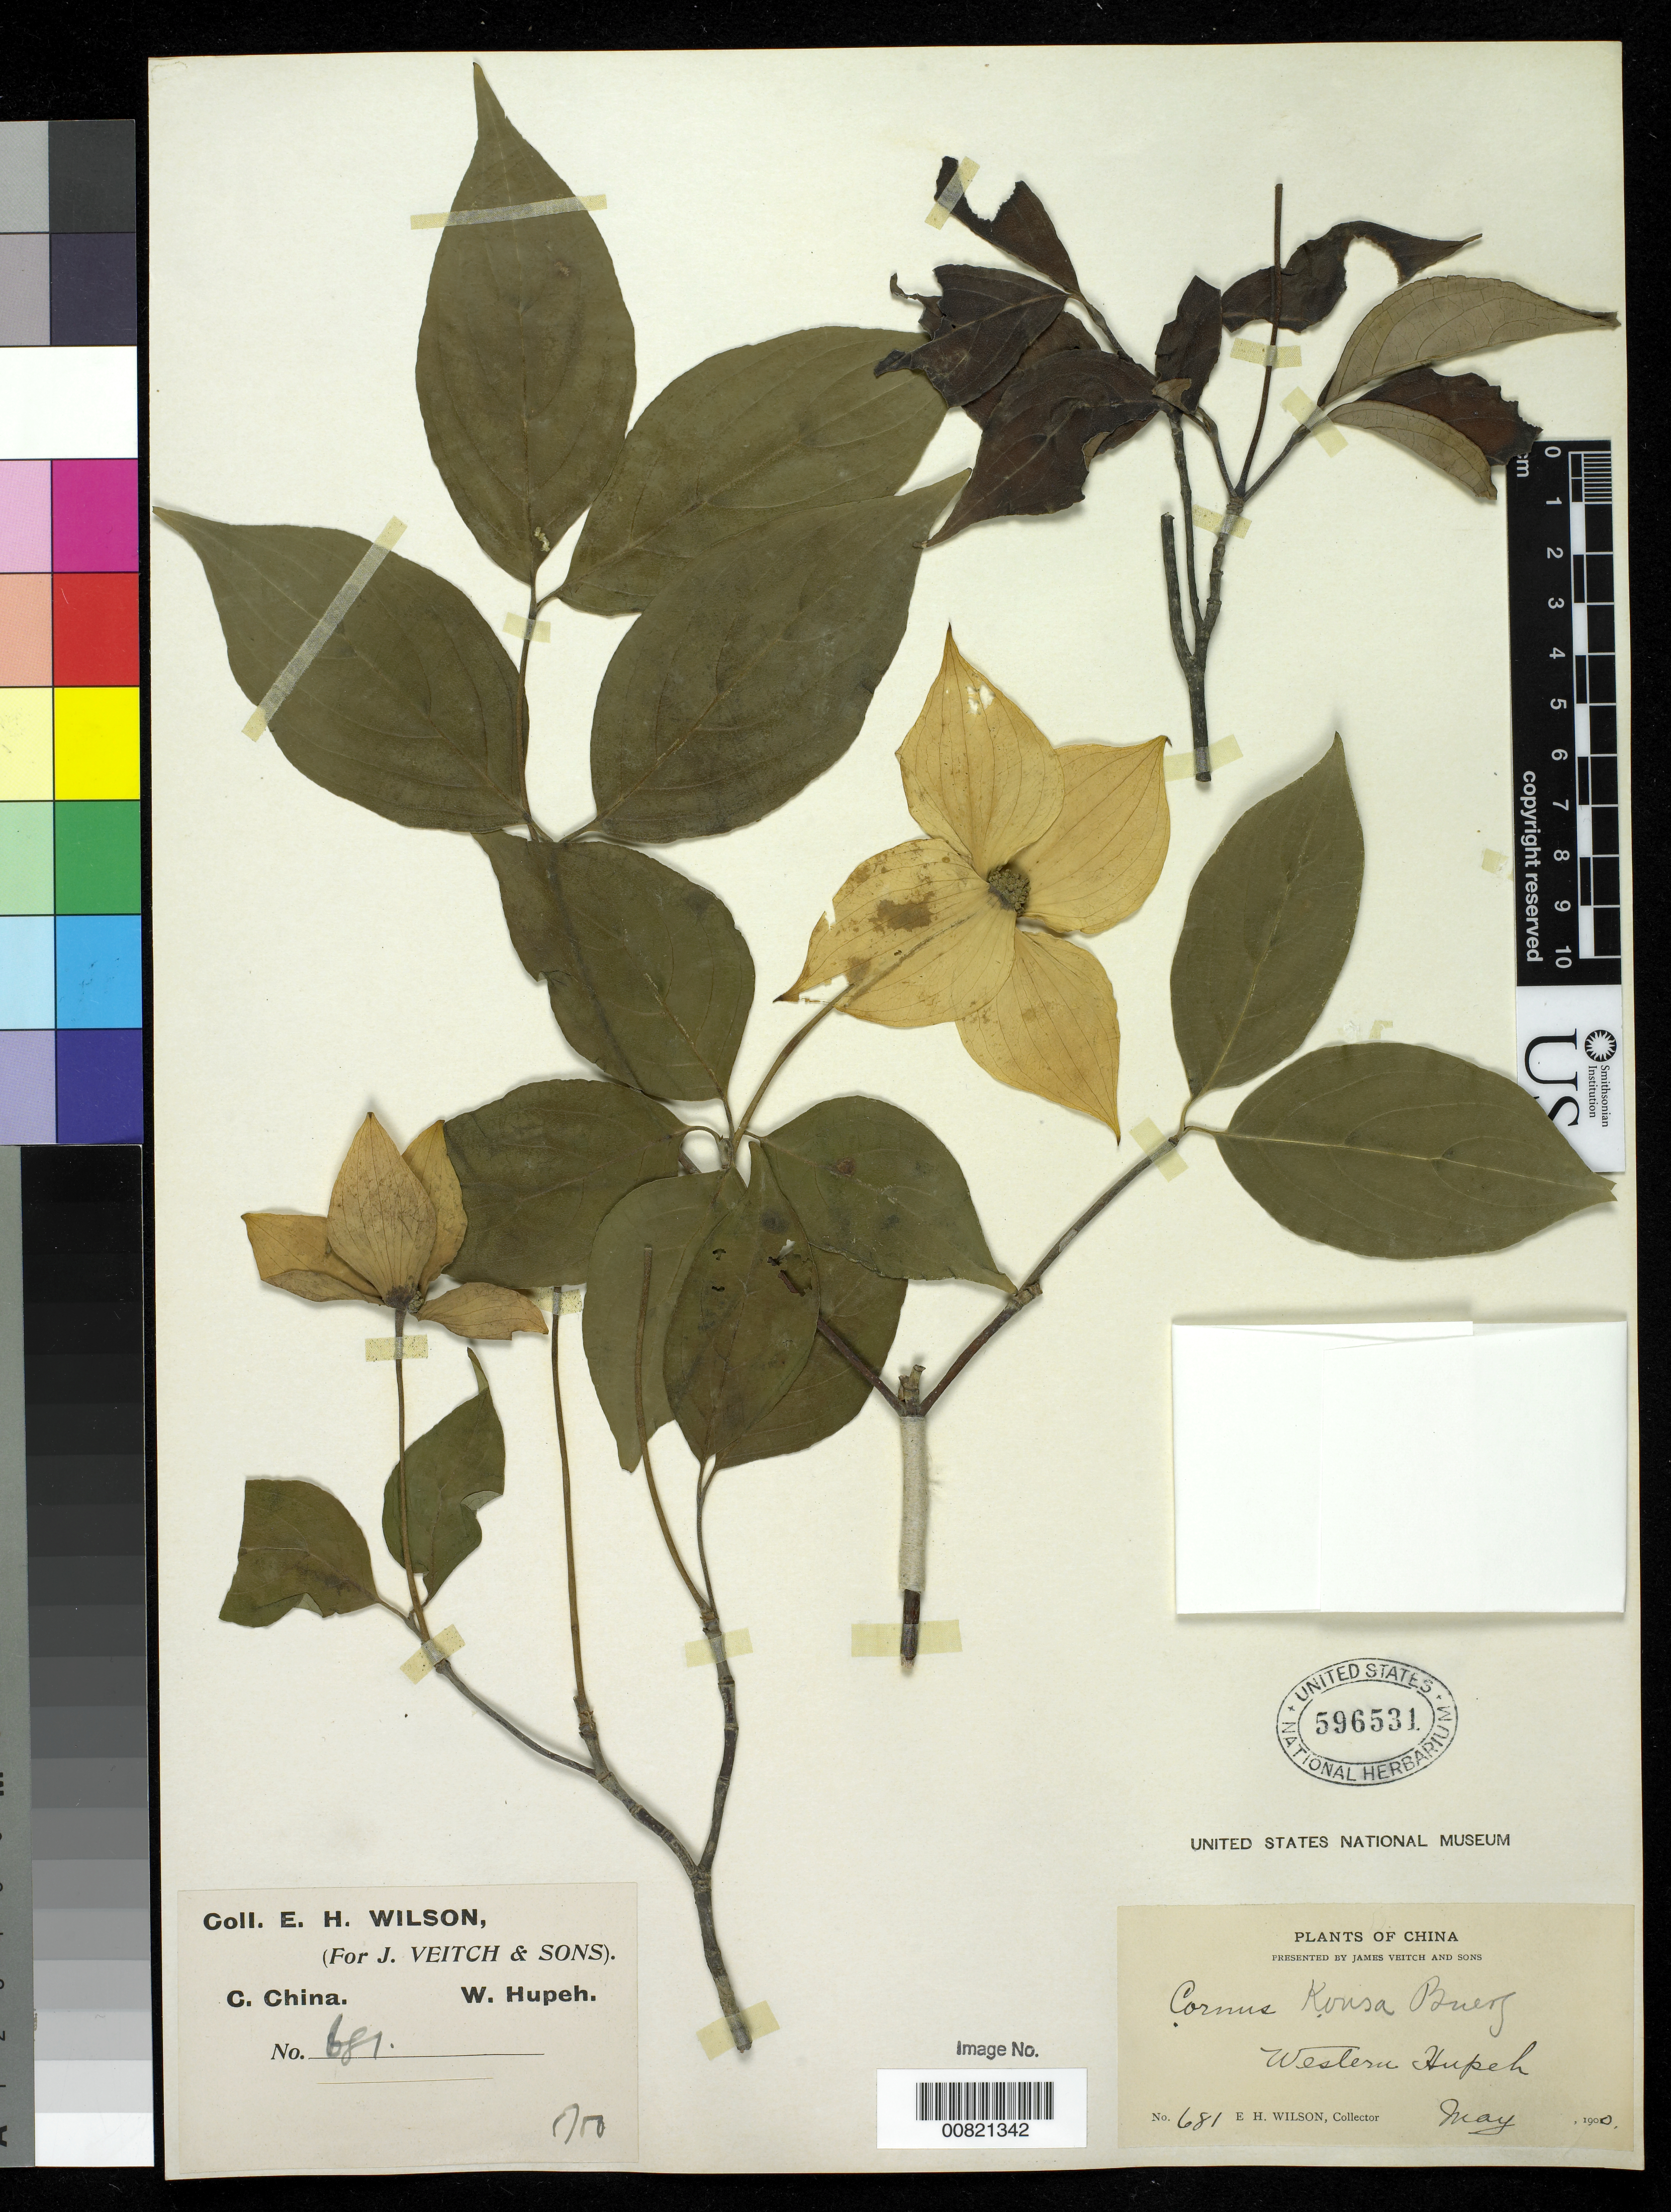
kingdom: Plantae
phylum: Tracheophyta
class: Magnoliopsida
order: Cornales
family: Cornaceae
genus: Cornus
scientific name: Cornus kousa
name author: F. Buerger ex Miq.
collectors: E. H. Wilson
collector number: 681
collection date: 1900-05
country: China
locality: Western Hupeh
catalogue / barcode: US 596531